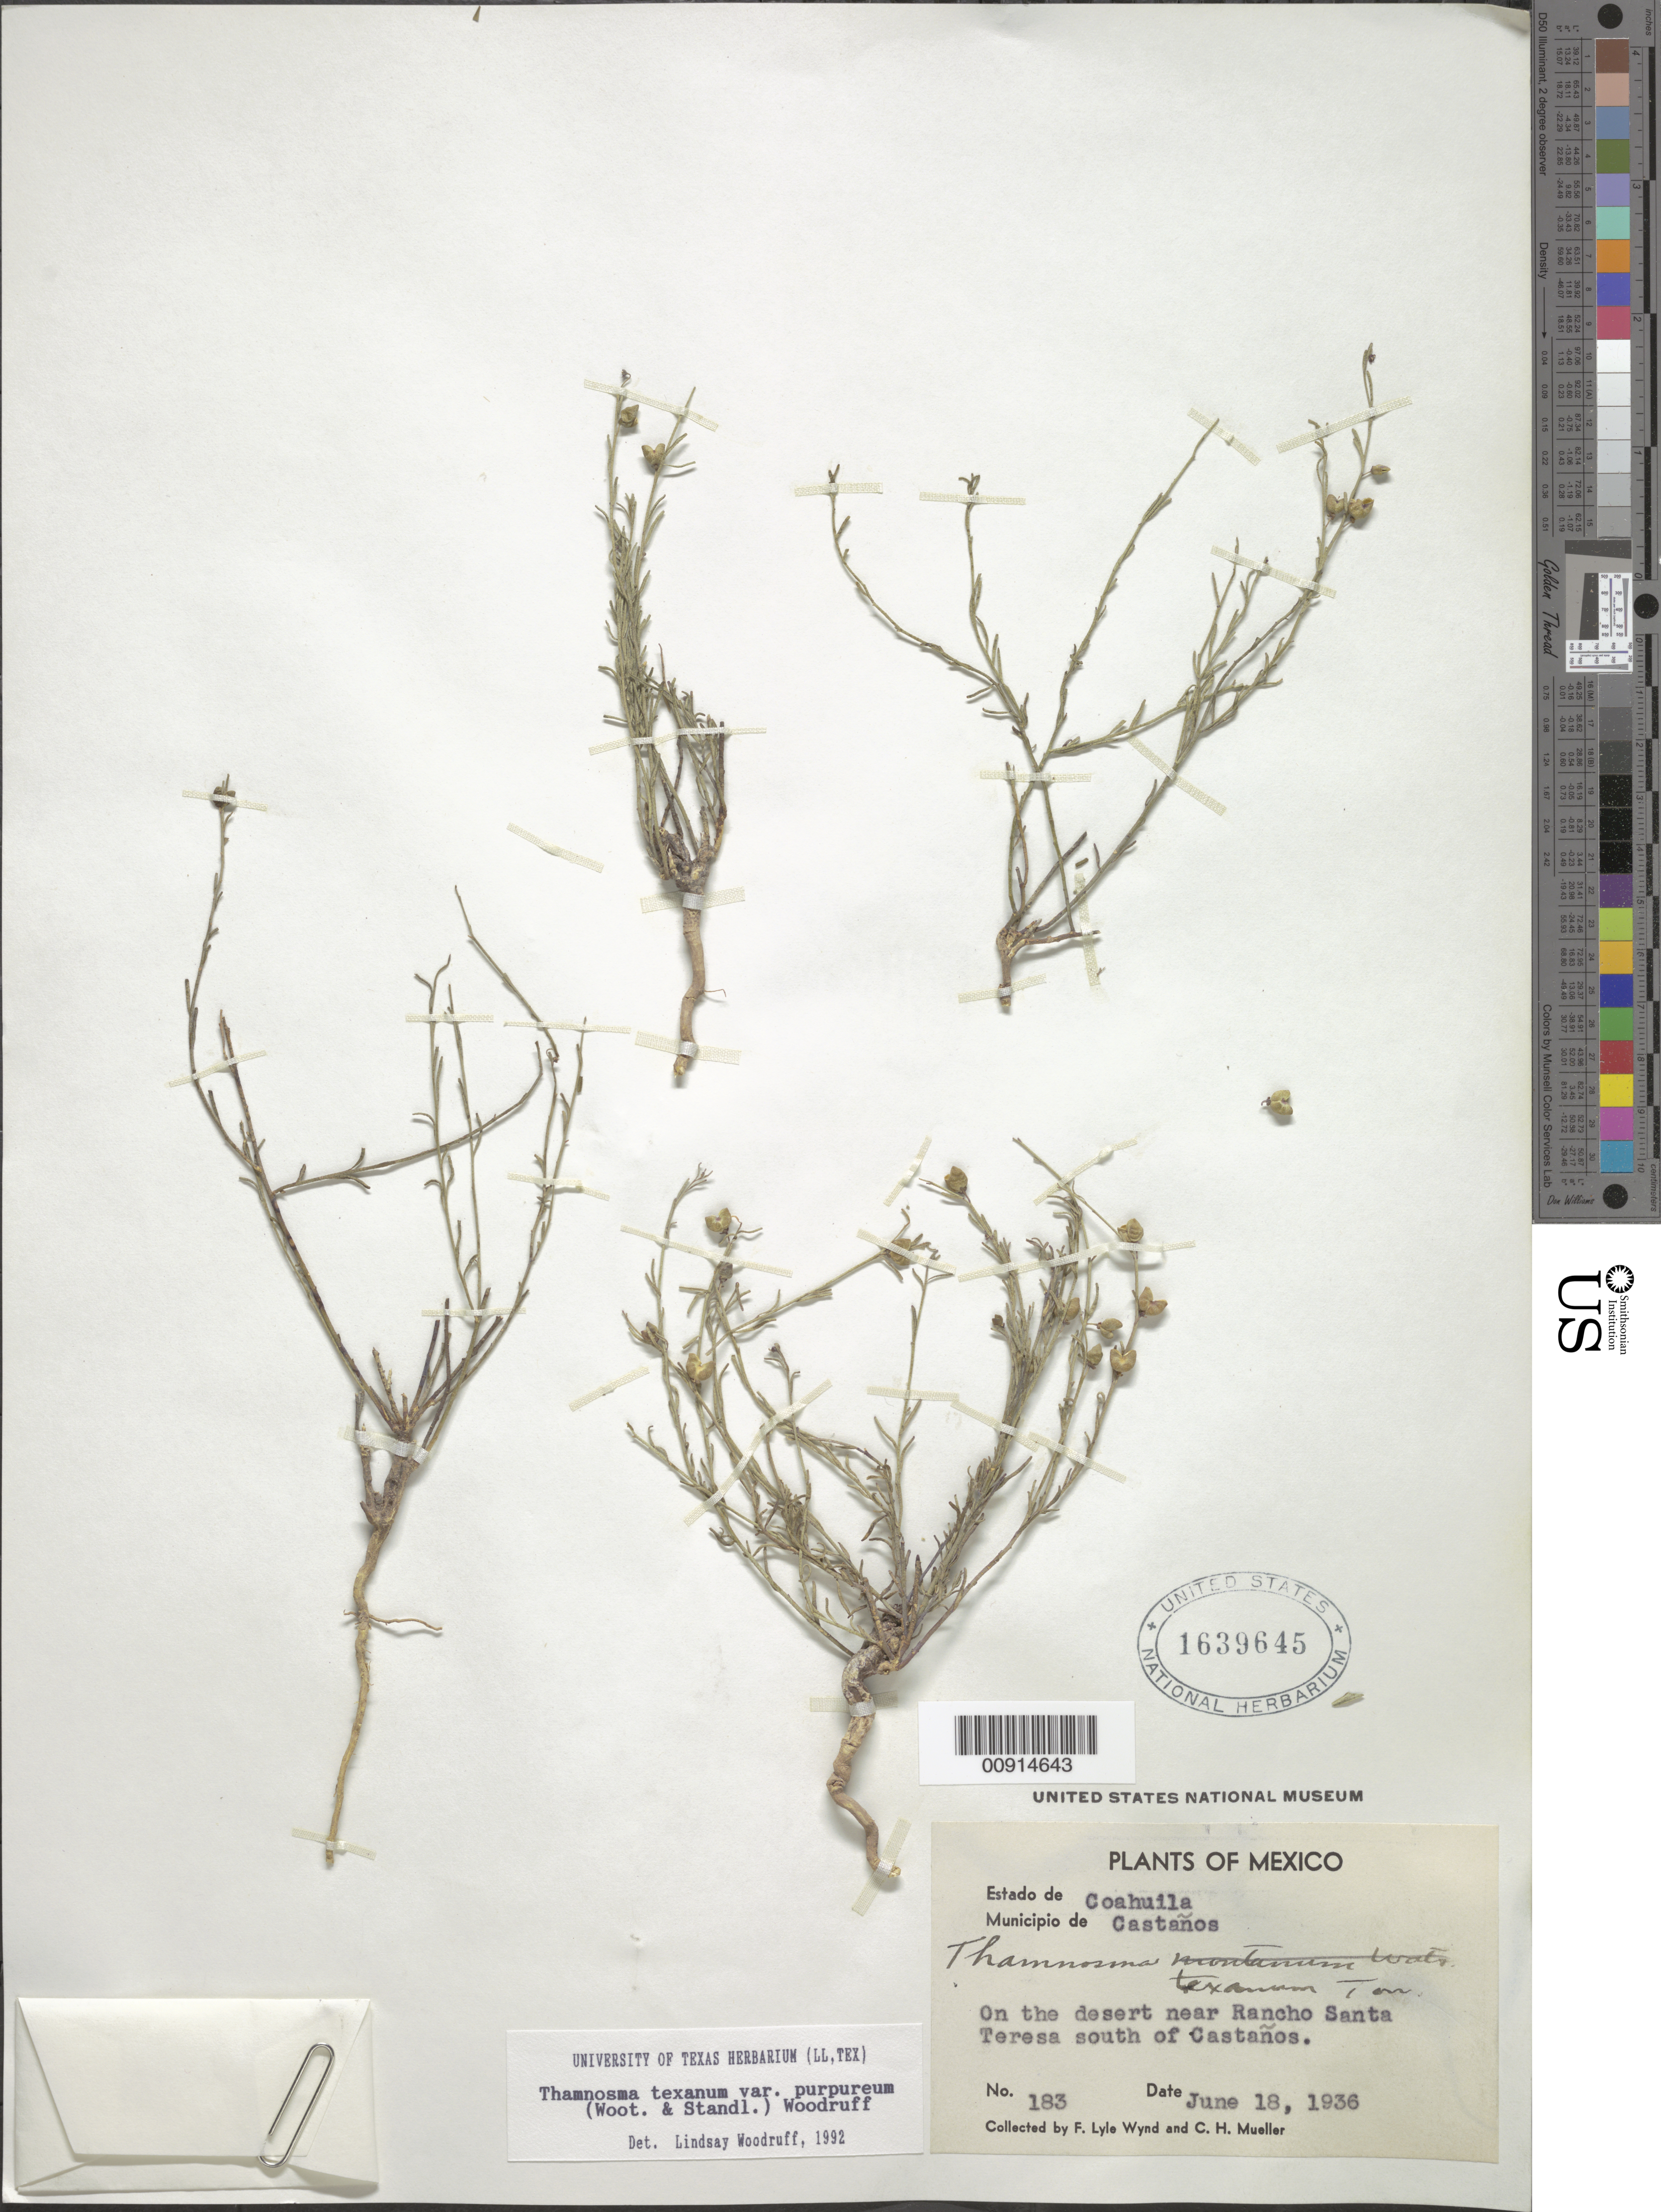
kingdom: Plantae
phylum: Tracheophyta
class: Magnoliopsida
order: Sapindales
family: Rutaceae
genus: Thamnosma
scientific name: Thamnosma texana var. purpurea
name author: (Wooton & Standl.) Woodruff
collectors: F. L. Wynd & C. H. Mueller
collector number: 183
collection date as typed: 18 Jun 1936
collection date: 1936-06-18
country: Mexico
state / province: Coahuila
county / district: Castaños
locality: Estado de Coahuila, Municipio de Castaños, on the desert near Rancho Santa Teresa south of Castaños.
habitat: On the desert.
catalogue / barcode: US 1639645